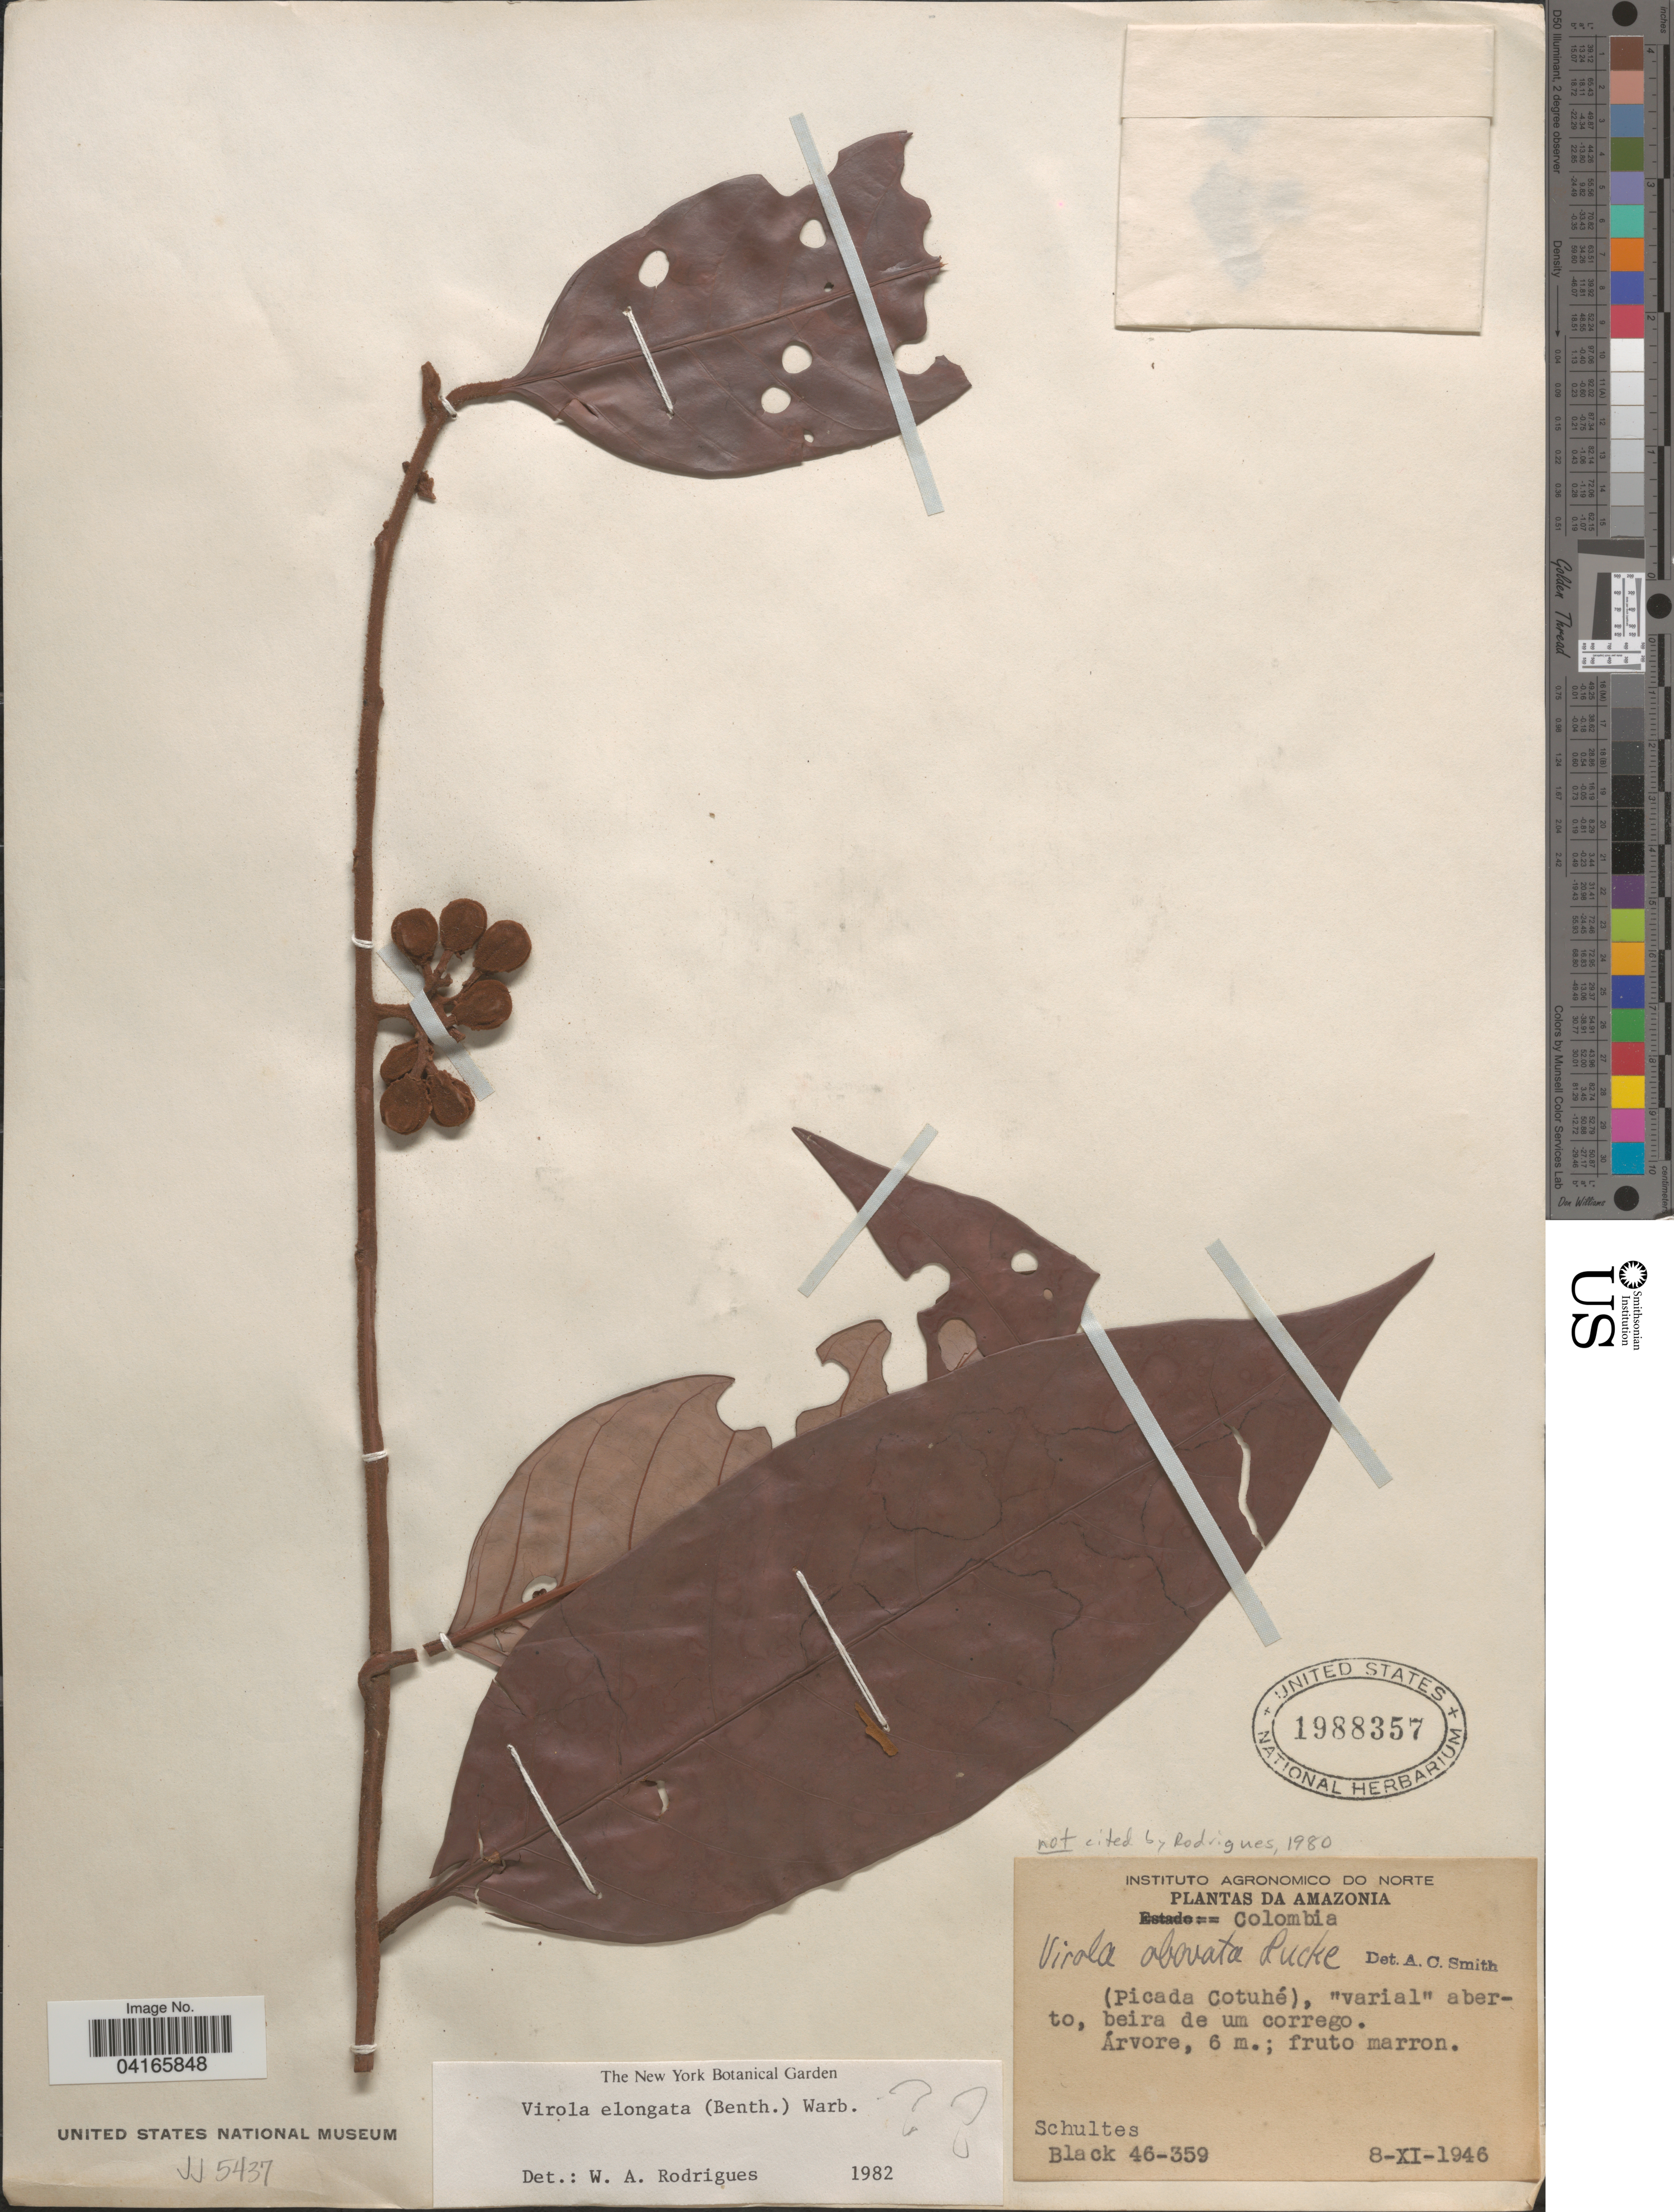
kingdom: Plantae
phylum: Tracheophyta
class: Magnoliopsida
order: Magnoliales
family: Myristicaceae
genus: Virola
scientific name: Virola elongata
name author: (Benth.) Warb.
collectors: -- Schultes & -- Black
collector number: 46-359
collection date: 1946-11-08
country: Colombia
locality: Amazonia. (Picada Cotuhé), "varial" aberto, beira de um corrego.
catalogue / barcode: US 1988357